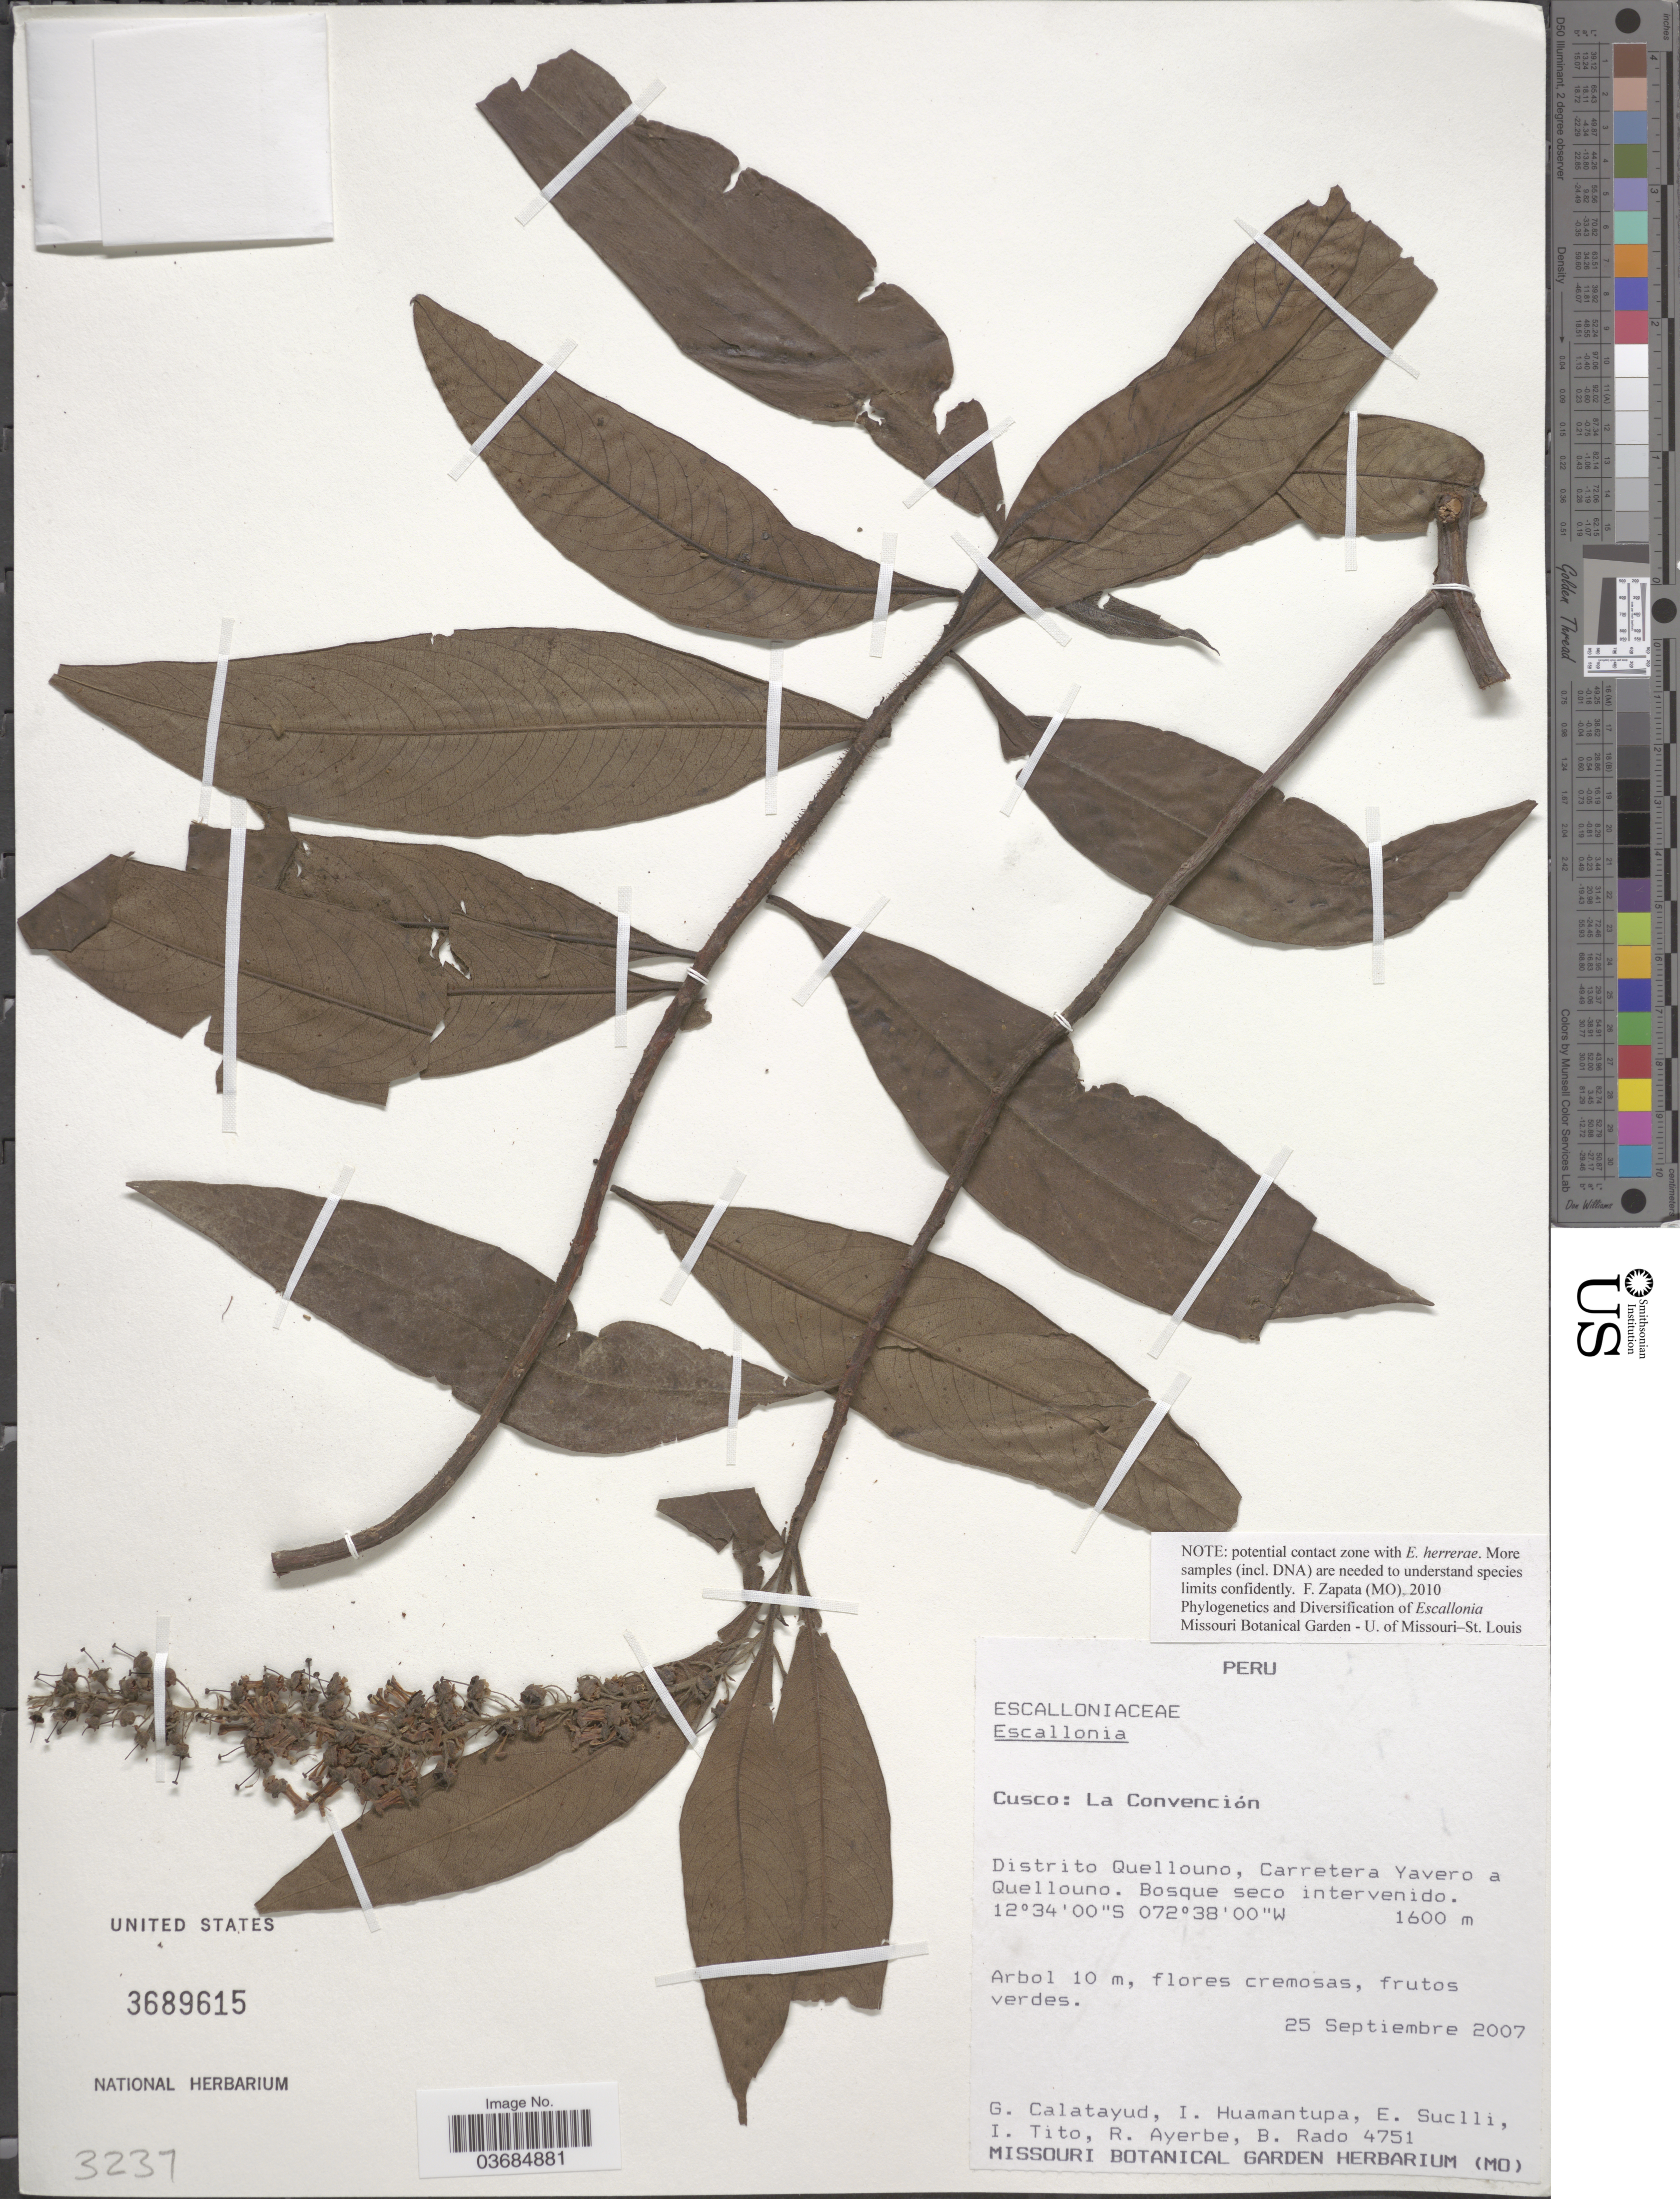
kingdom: Plantae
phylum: Tracheophyta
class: Magnoliopsida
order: Escalloniales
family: Escalloniaceae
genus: Escallonia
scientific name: Escallonia sp.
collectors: G. Calatayud, I. Huamantupa, E. Suclli, I. Tito & et al.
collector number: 4751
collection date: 2007-09-25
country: Peru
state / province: Cusco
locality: La Convención. Distrito Quellouno, Carretera Yavero a Quellouno.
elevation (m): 1600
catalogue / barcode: US 3689615